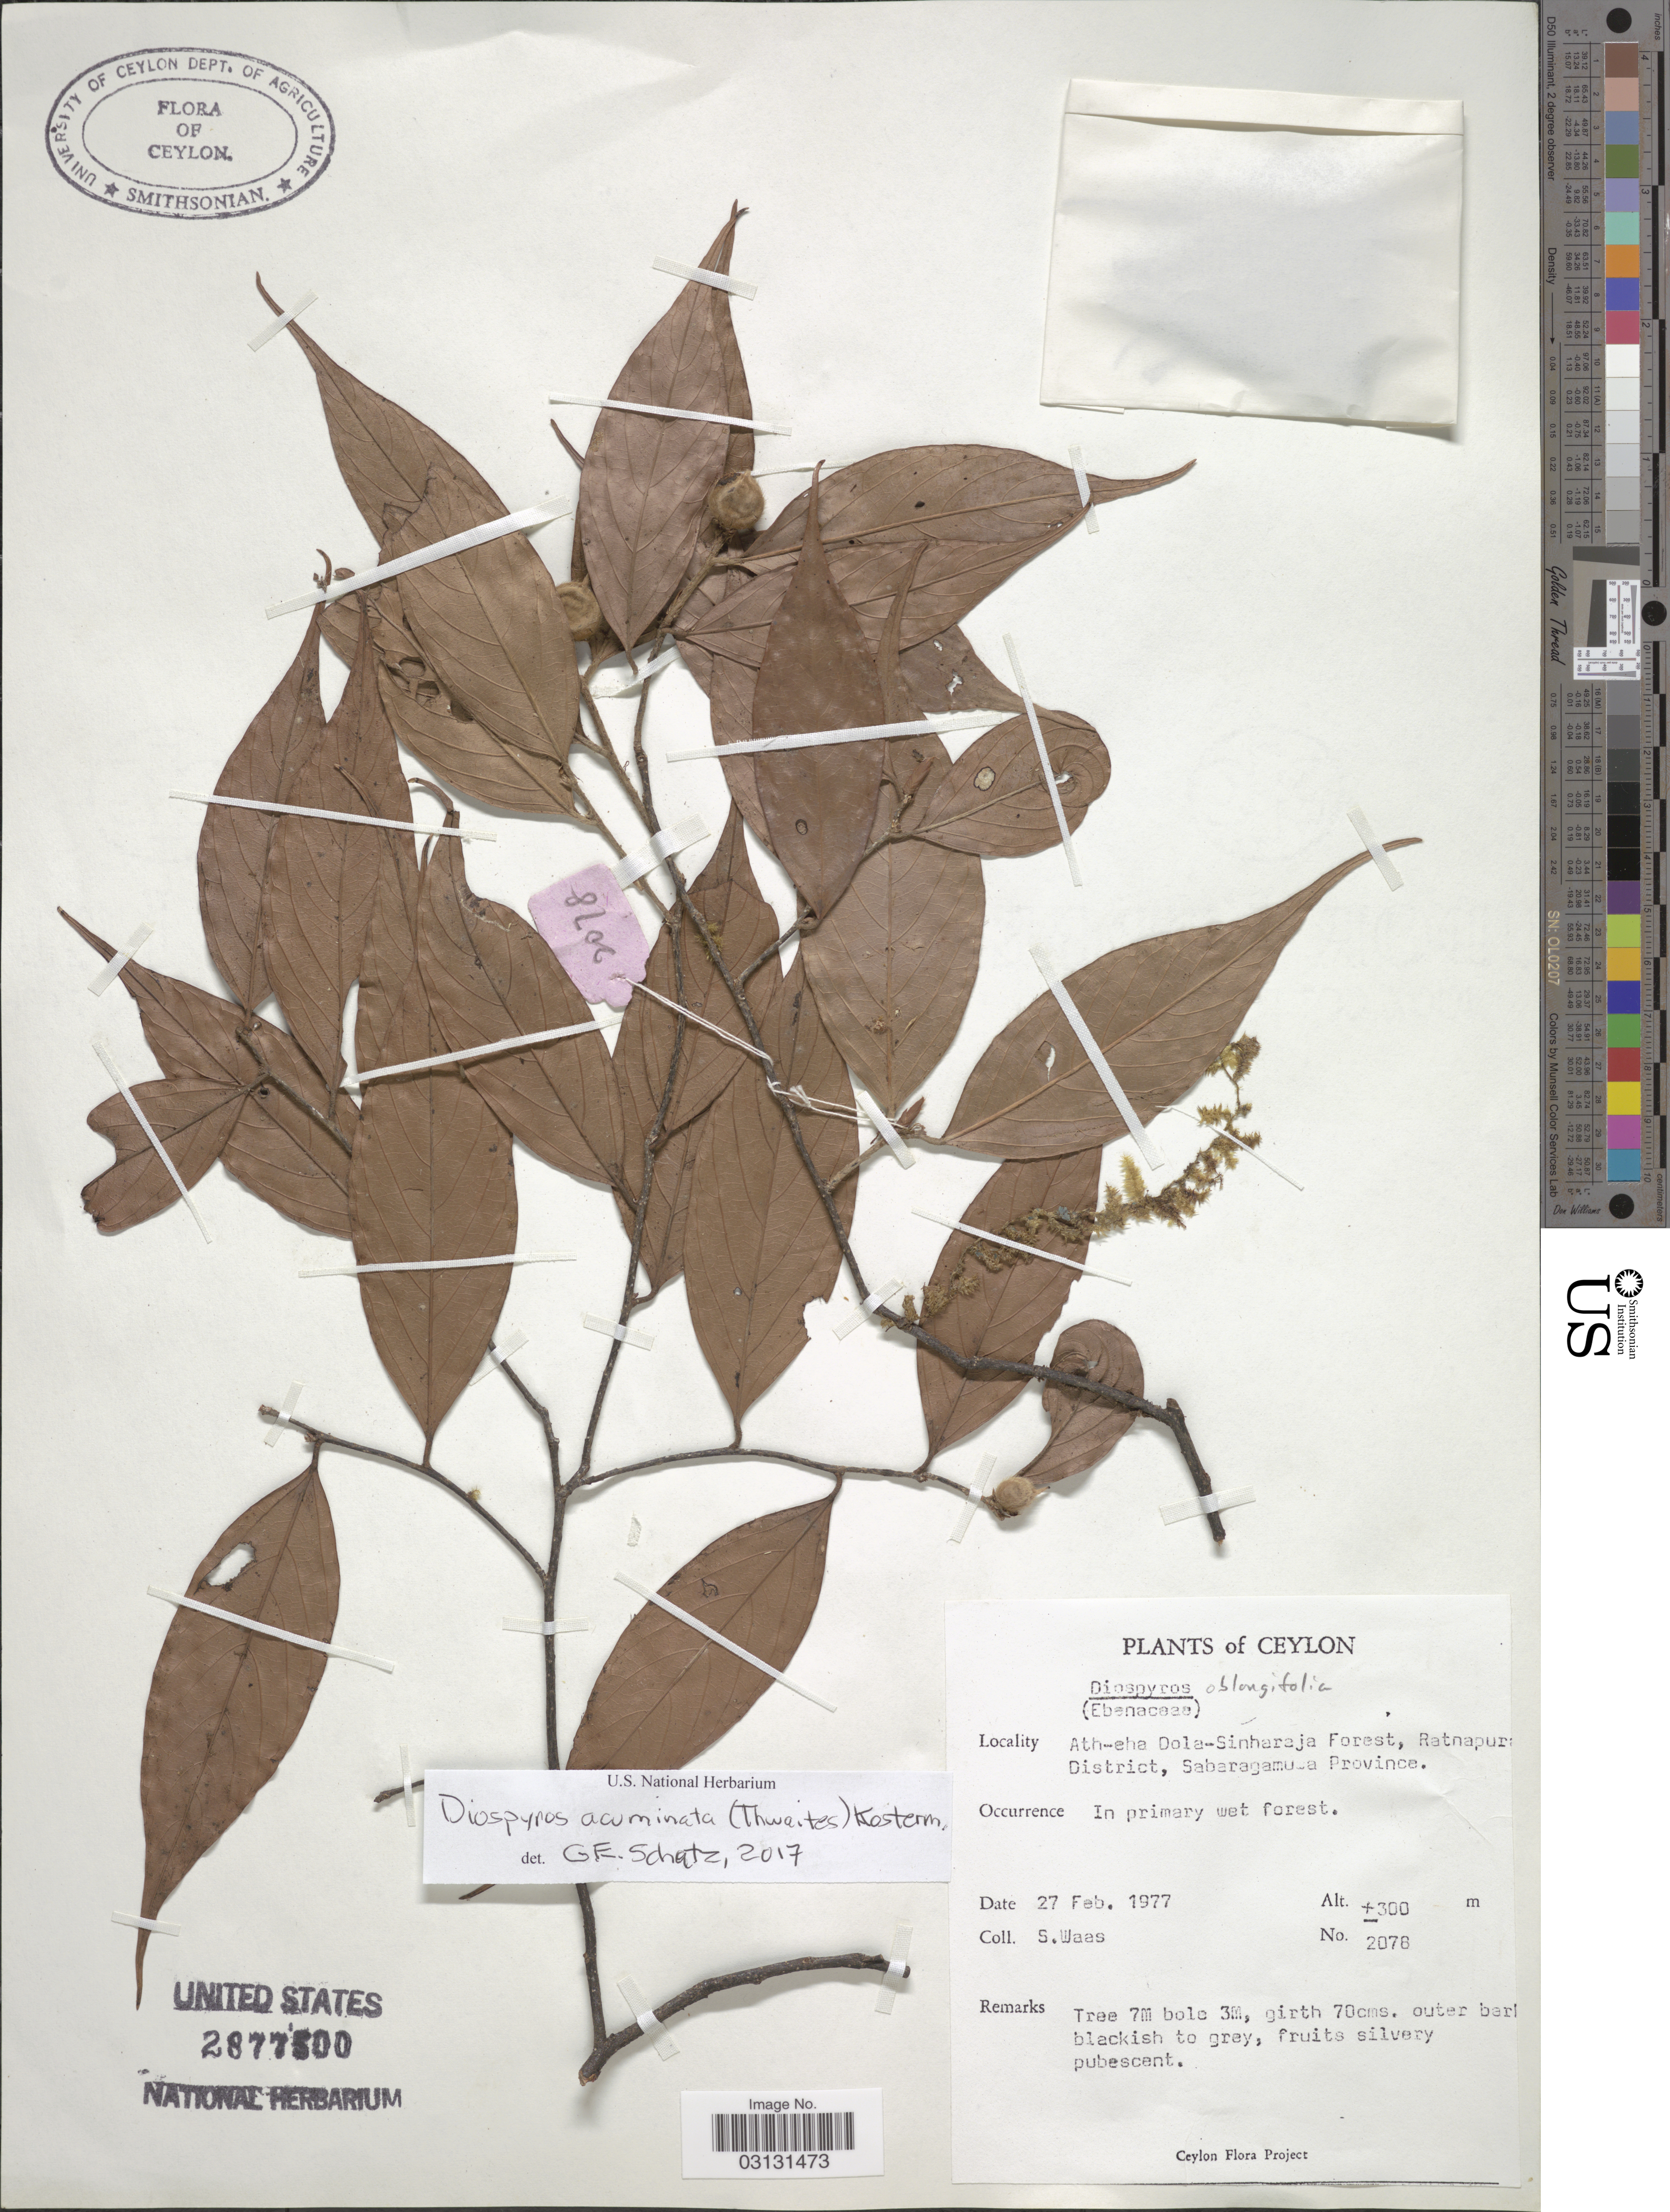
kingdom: Plantae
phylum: Tracheophyta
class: Magnoliopsida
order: Ericales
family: Ebenaceae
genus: Diospyros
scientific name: Diospyros acuminata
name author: (Thwaites) Kosterm.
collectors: S. Waas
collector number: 2078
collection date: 1977-02-27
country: Sri Lanka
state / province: Sabaragamuwa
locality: Ceylon. Ath-eha Dola-Sinharaja Forest, Ratnapura District.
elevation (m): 300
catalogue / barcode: US 2877500